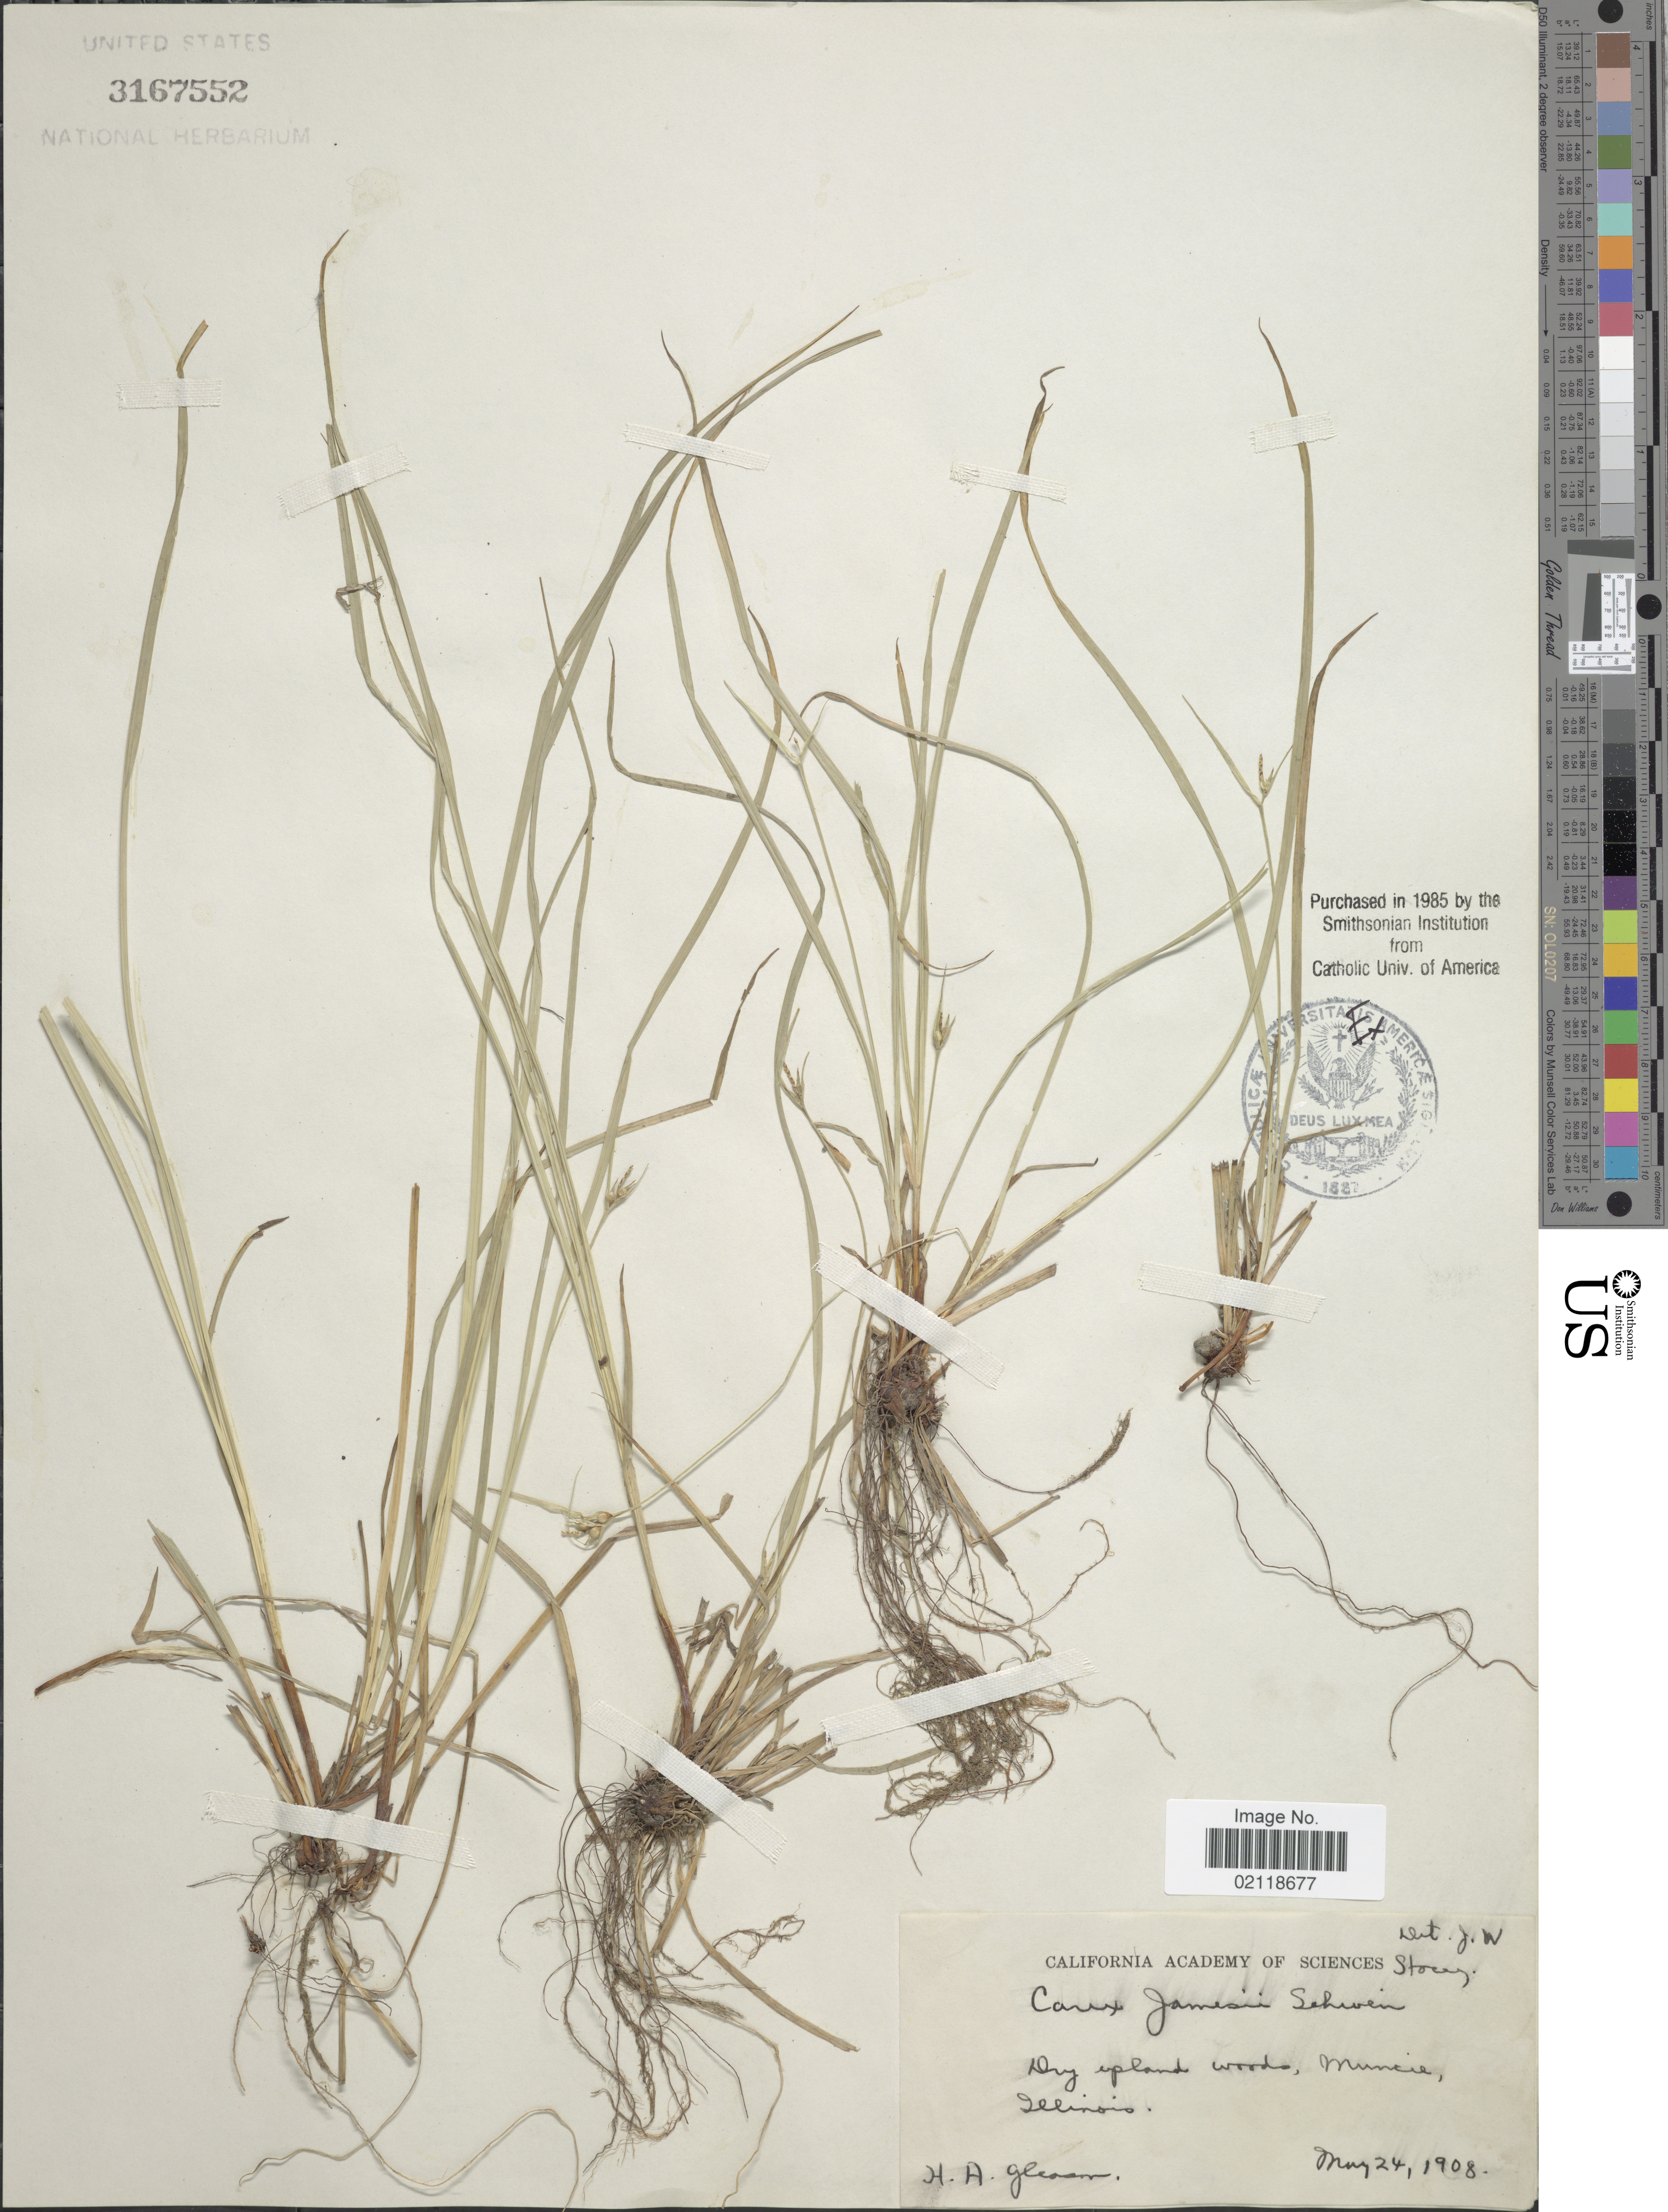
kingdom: Plantae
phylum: Tracheophyta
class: Liliopsida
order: Poales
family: Cyperaceae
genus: Carex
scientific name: Carex jamesii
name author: Schwein.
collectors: H. A. Gleason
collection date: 1908-05-24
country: United States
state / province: Illinois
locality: Dry upland woods, Muncie.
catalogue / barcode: US 3167552